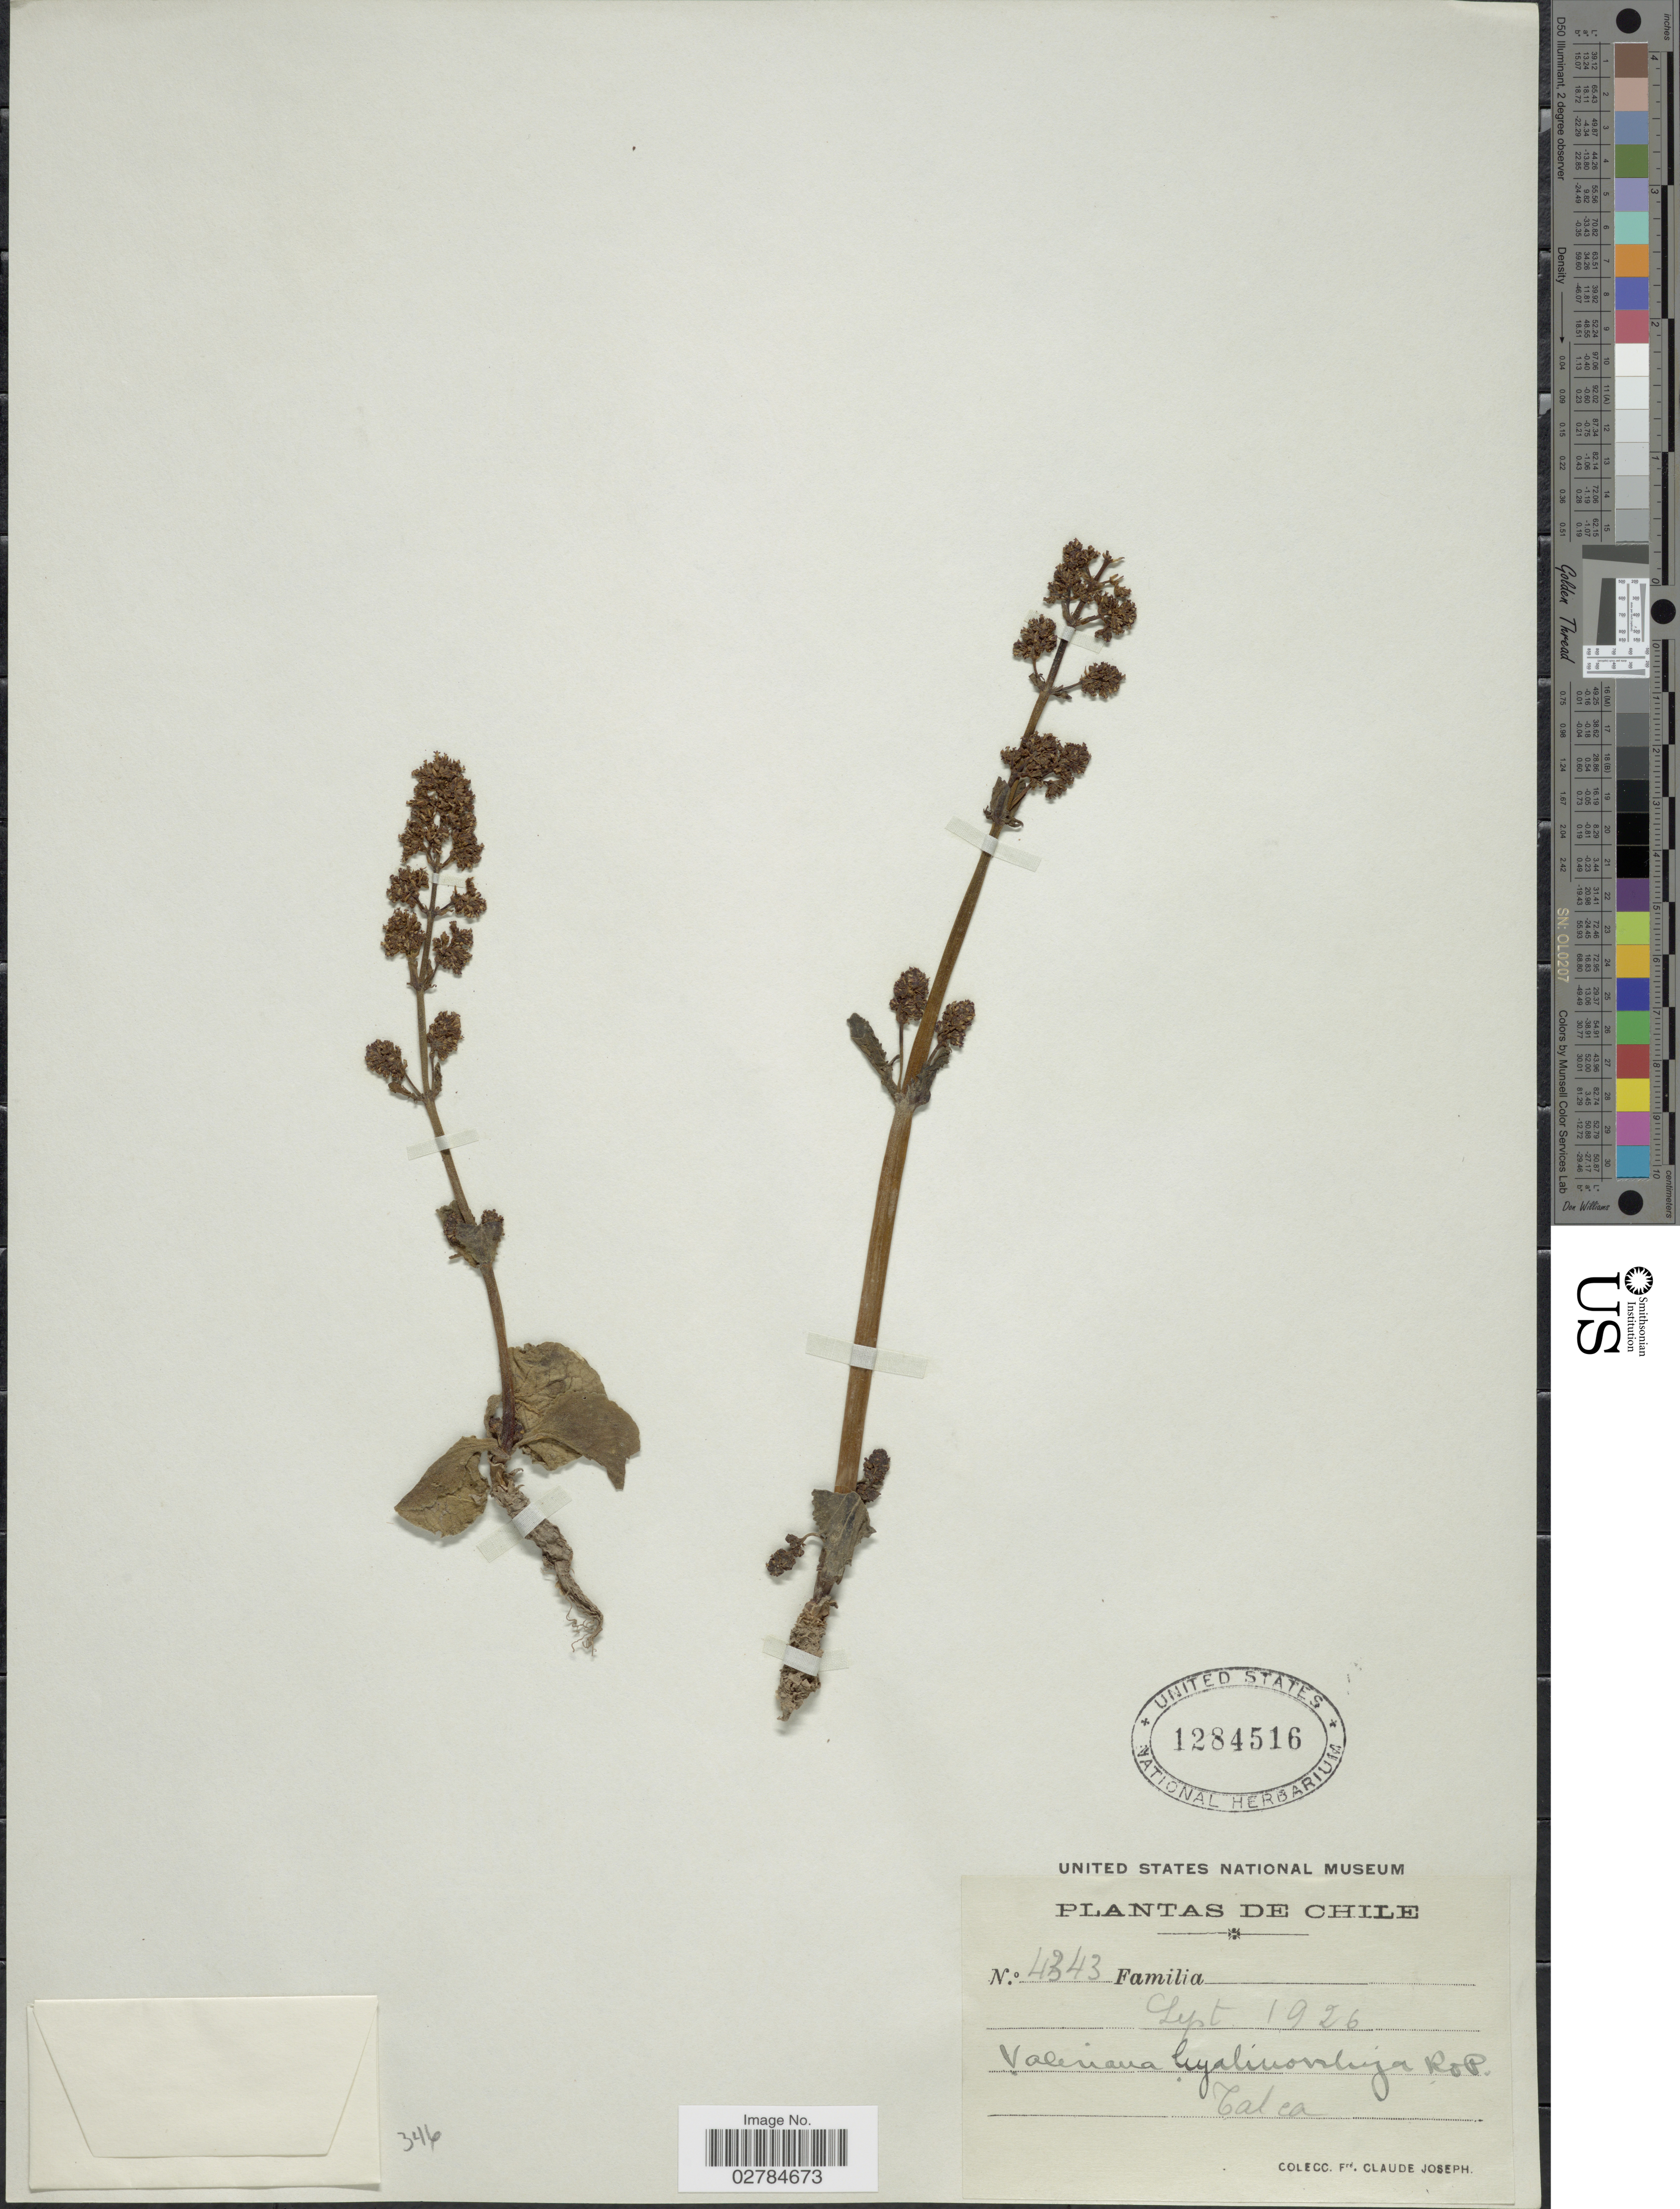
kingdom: Plantae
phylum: Tracheophyta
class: Magnoliopsida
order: Dipsacales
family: Caprifoliaceae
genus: Valeriana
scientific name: Valeriana hyalinorrhiza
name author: Ruiz & Pav.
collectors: Bro. Claude-Joseph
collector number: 4343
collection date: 1926-09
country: Chile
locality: Talca.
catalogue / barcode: US 1284516